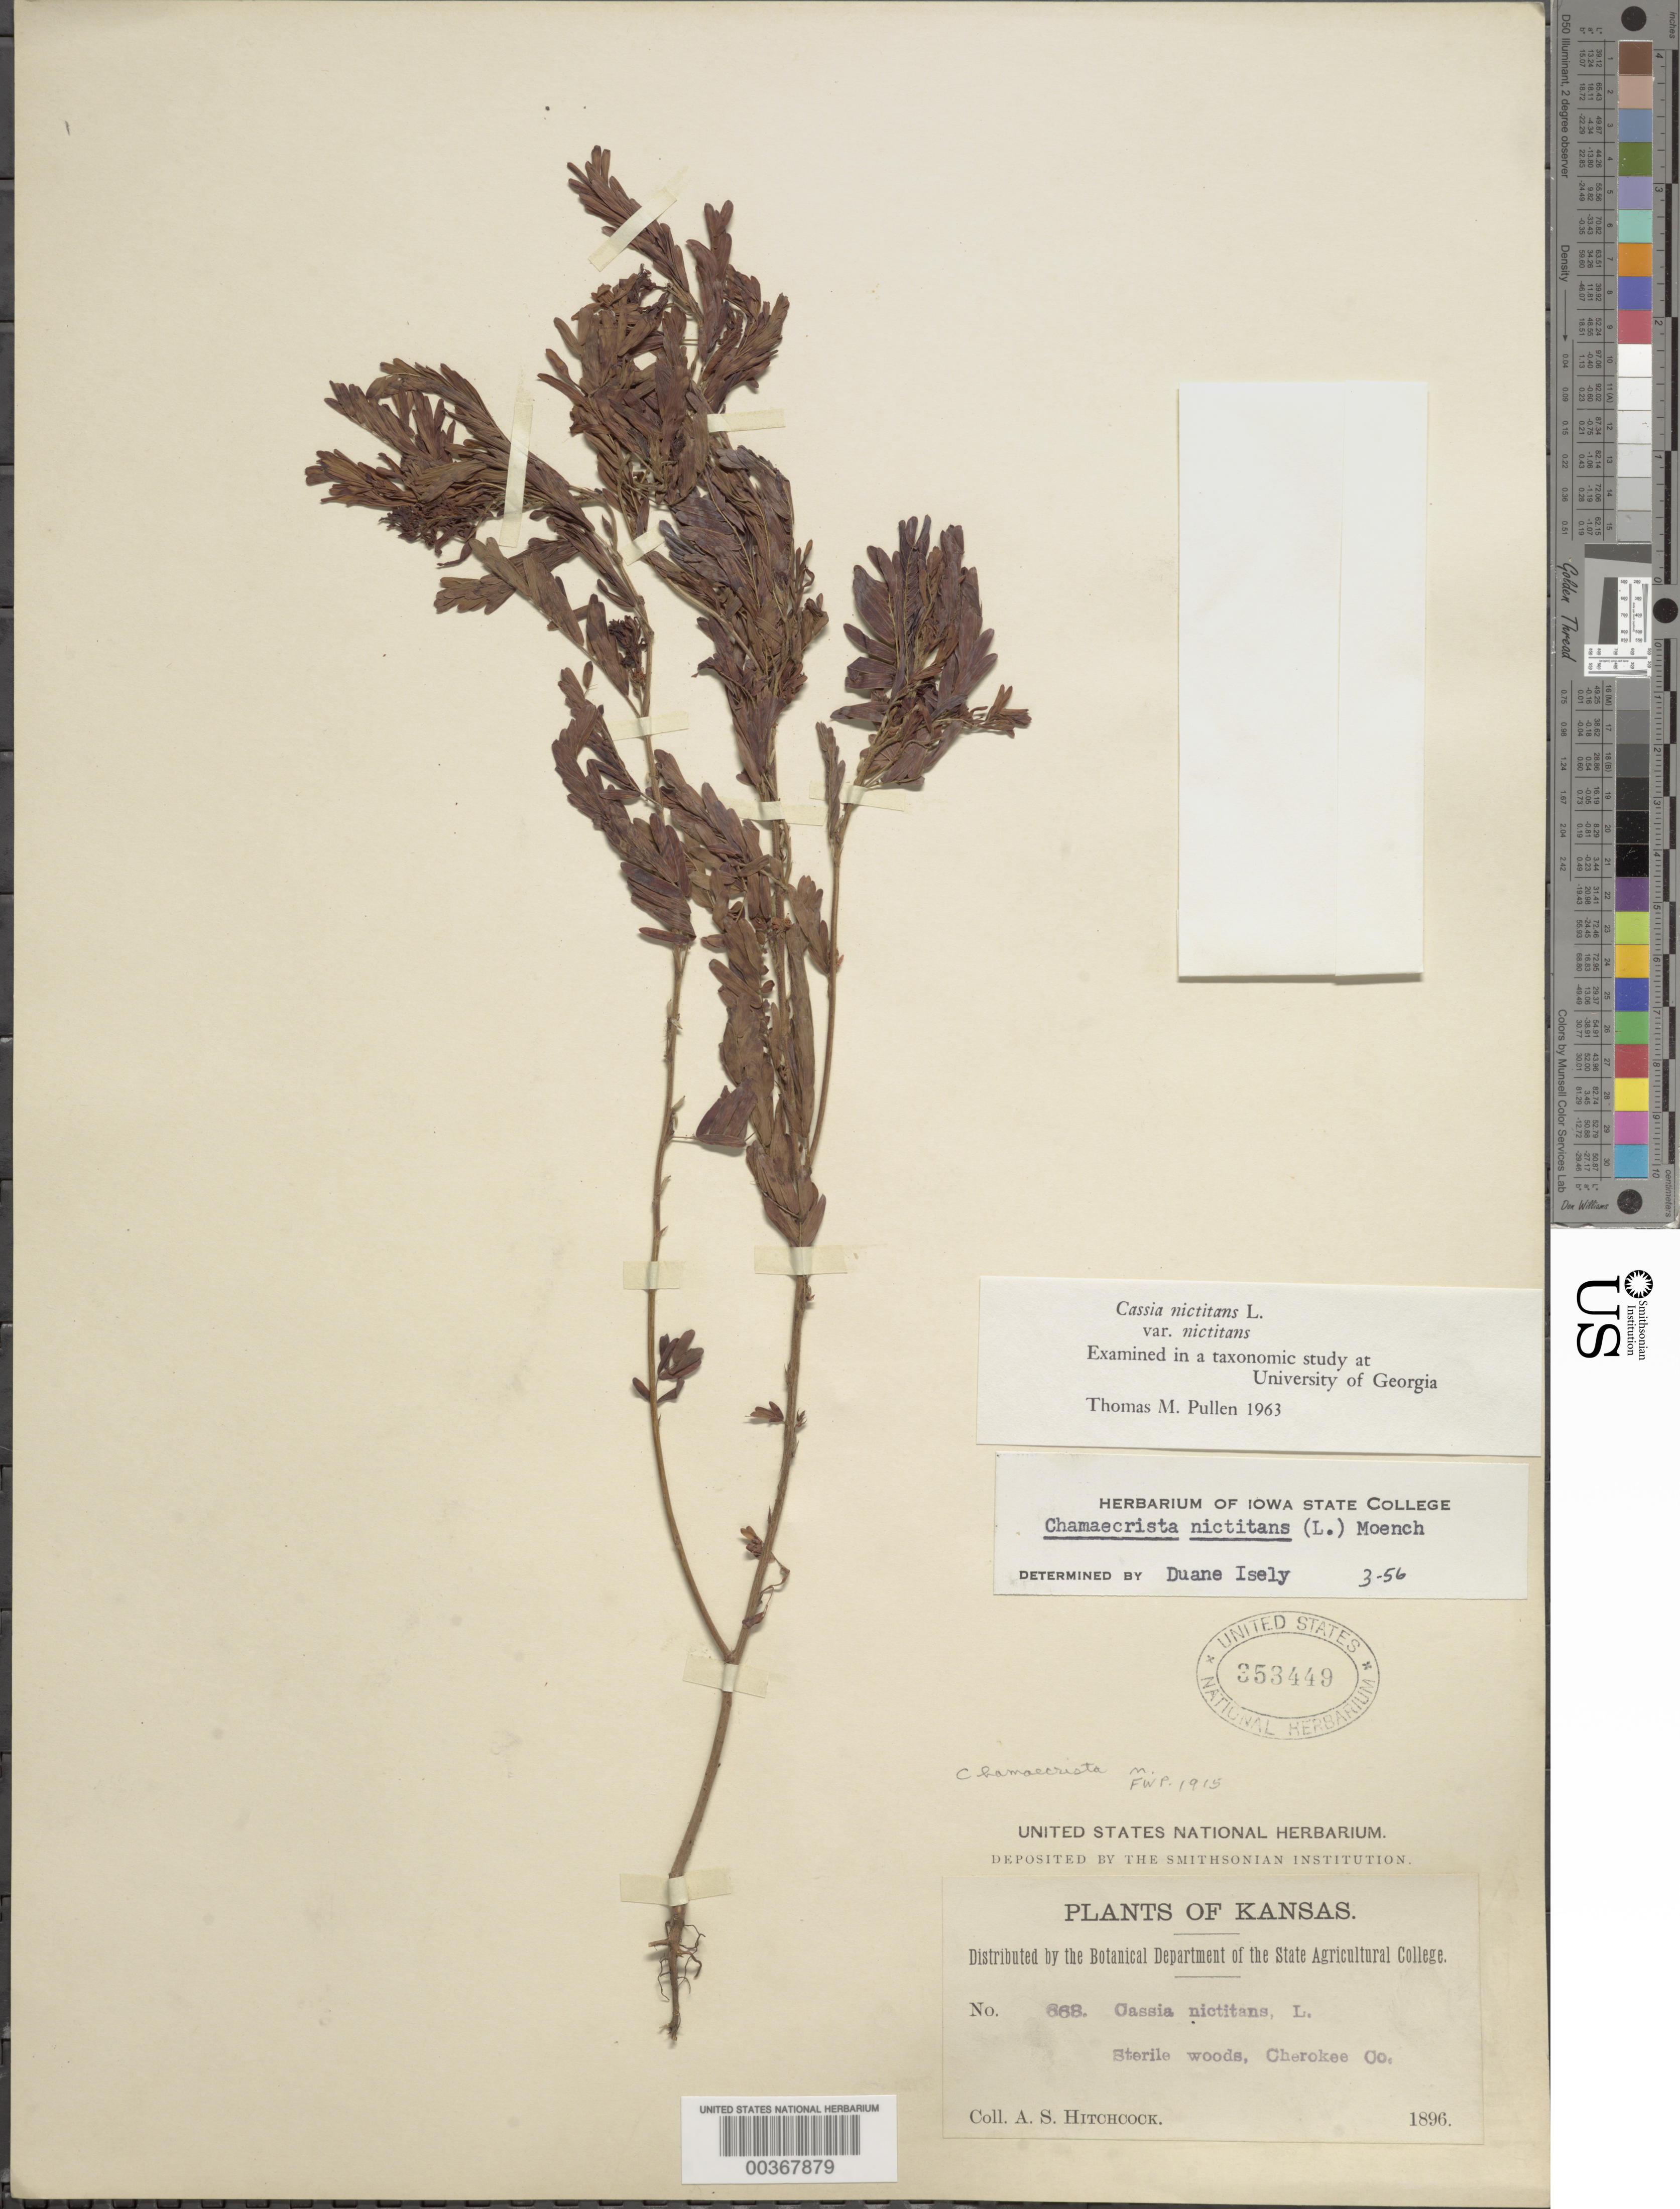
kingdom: Plantae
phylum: Tracheophyta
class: Magnoliopsida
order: Fabales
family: Fabaceae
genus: Chamaecrista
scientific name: Chamaecrista nictitans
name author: (L.) Moench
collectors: A. S. Hitchcock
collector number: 668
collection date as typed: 1896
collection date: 1896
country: United States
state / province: Kansas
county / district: Cherokee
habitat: Sterile woods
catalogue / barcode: US 353449